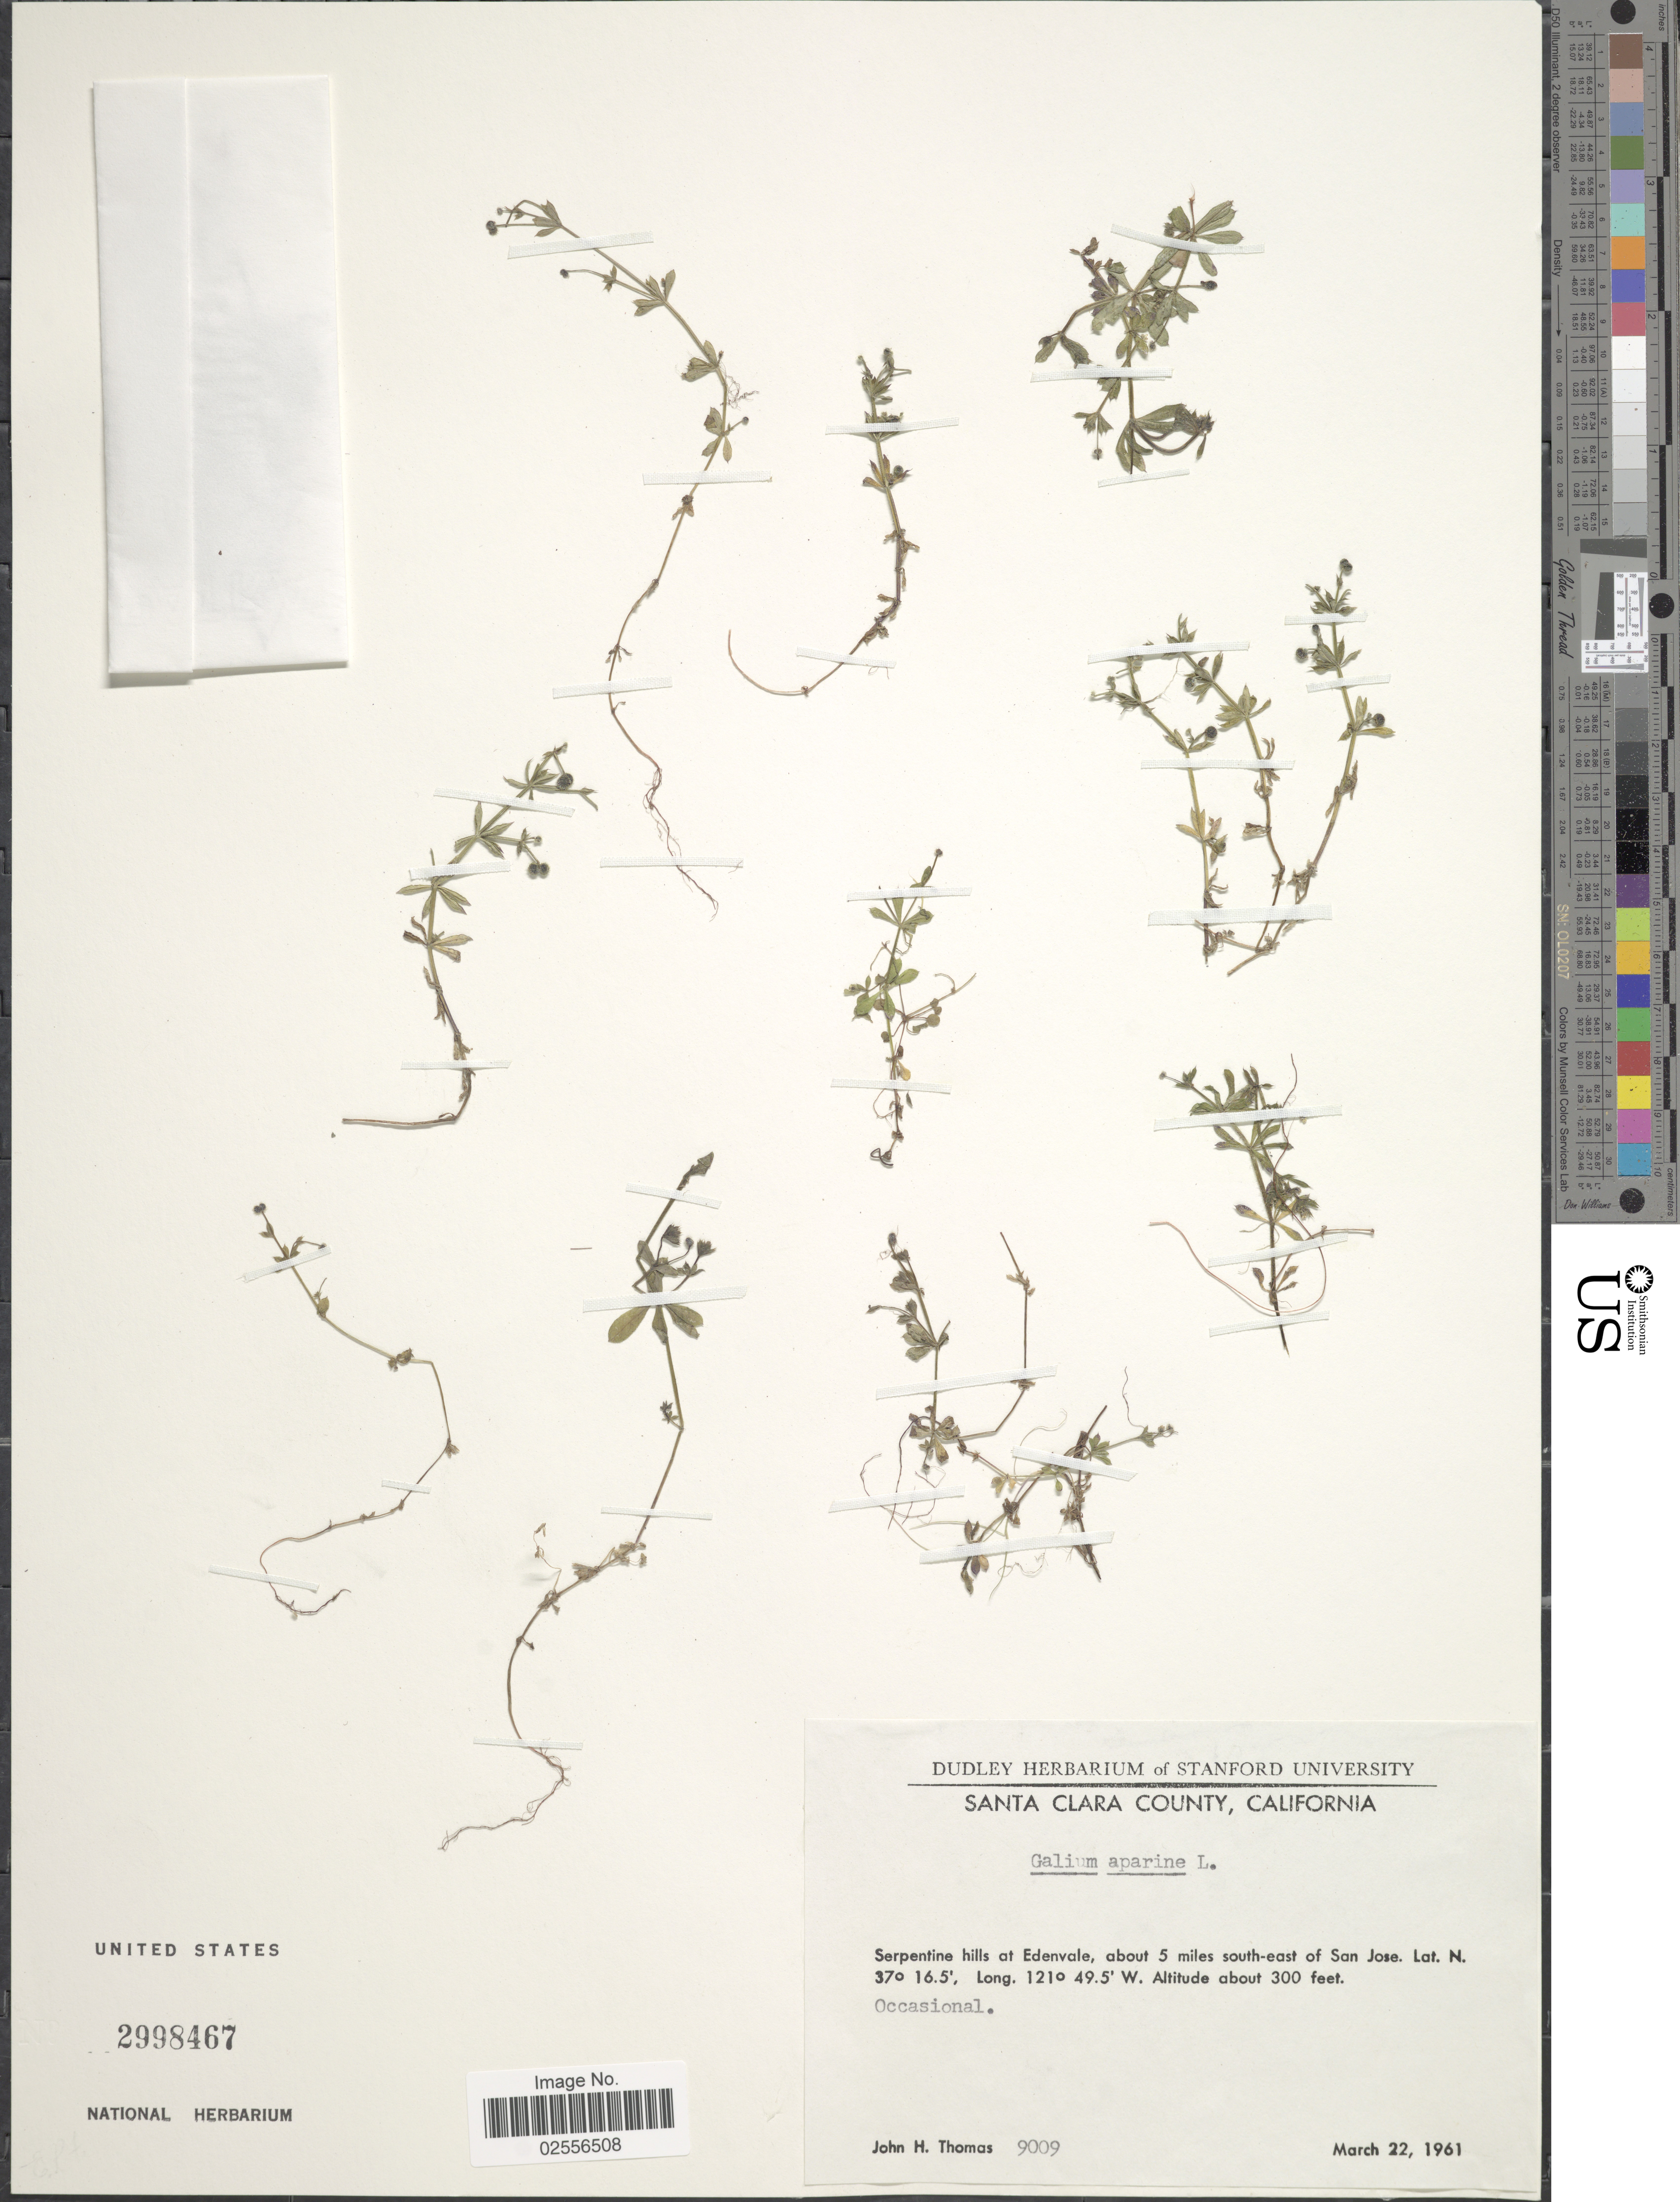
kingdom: Plantae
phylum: Tracheophyta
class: Magnoliopsida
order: Gentianales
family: Rubiaceae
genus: Galium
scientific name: Galium aparine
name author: L.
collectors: J. H. Thomas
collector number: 9009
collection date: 1961-03-22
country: United States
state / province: California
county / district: Santa Clara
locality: Santa Clara County, Serpentine hills at Edenvale, about 5 miles south-east of San Jose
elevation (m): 91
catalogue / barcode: US 2998467